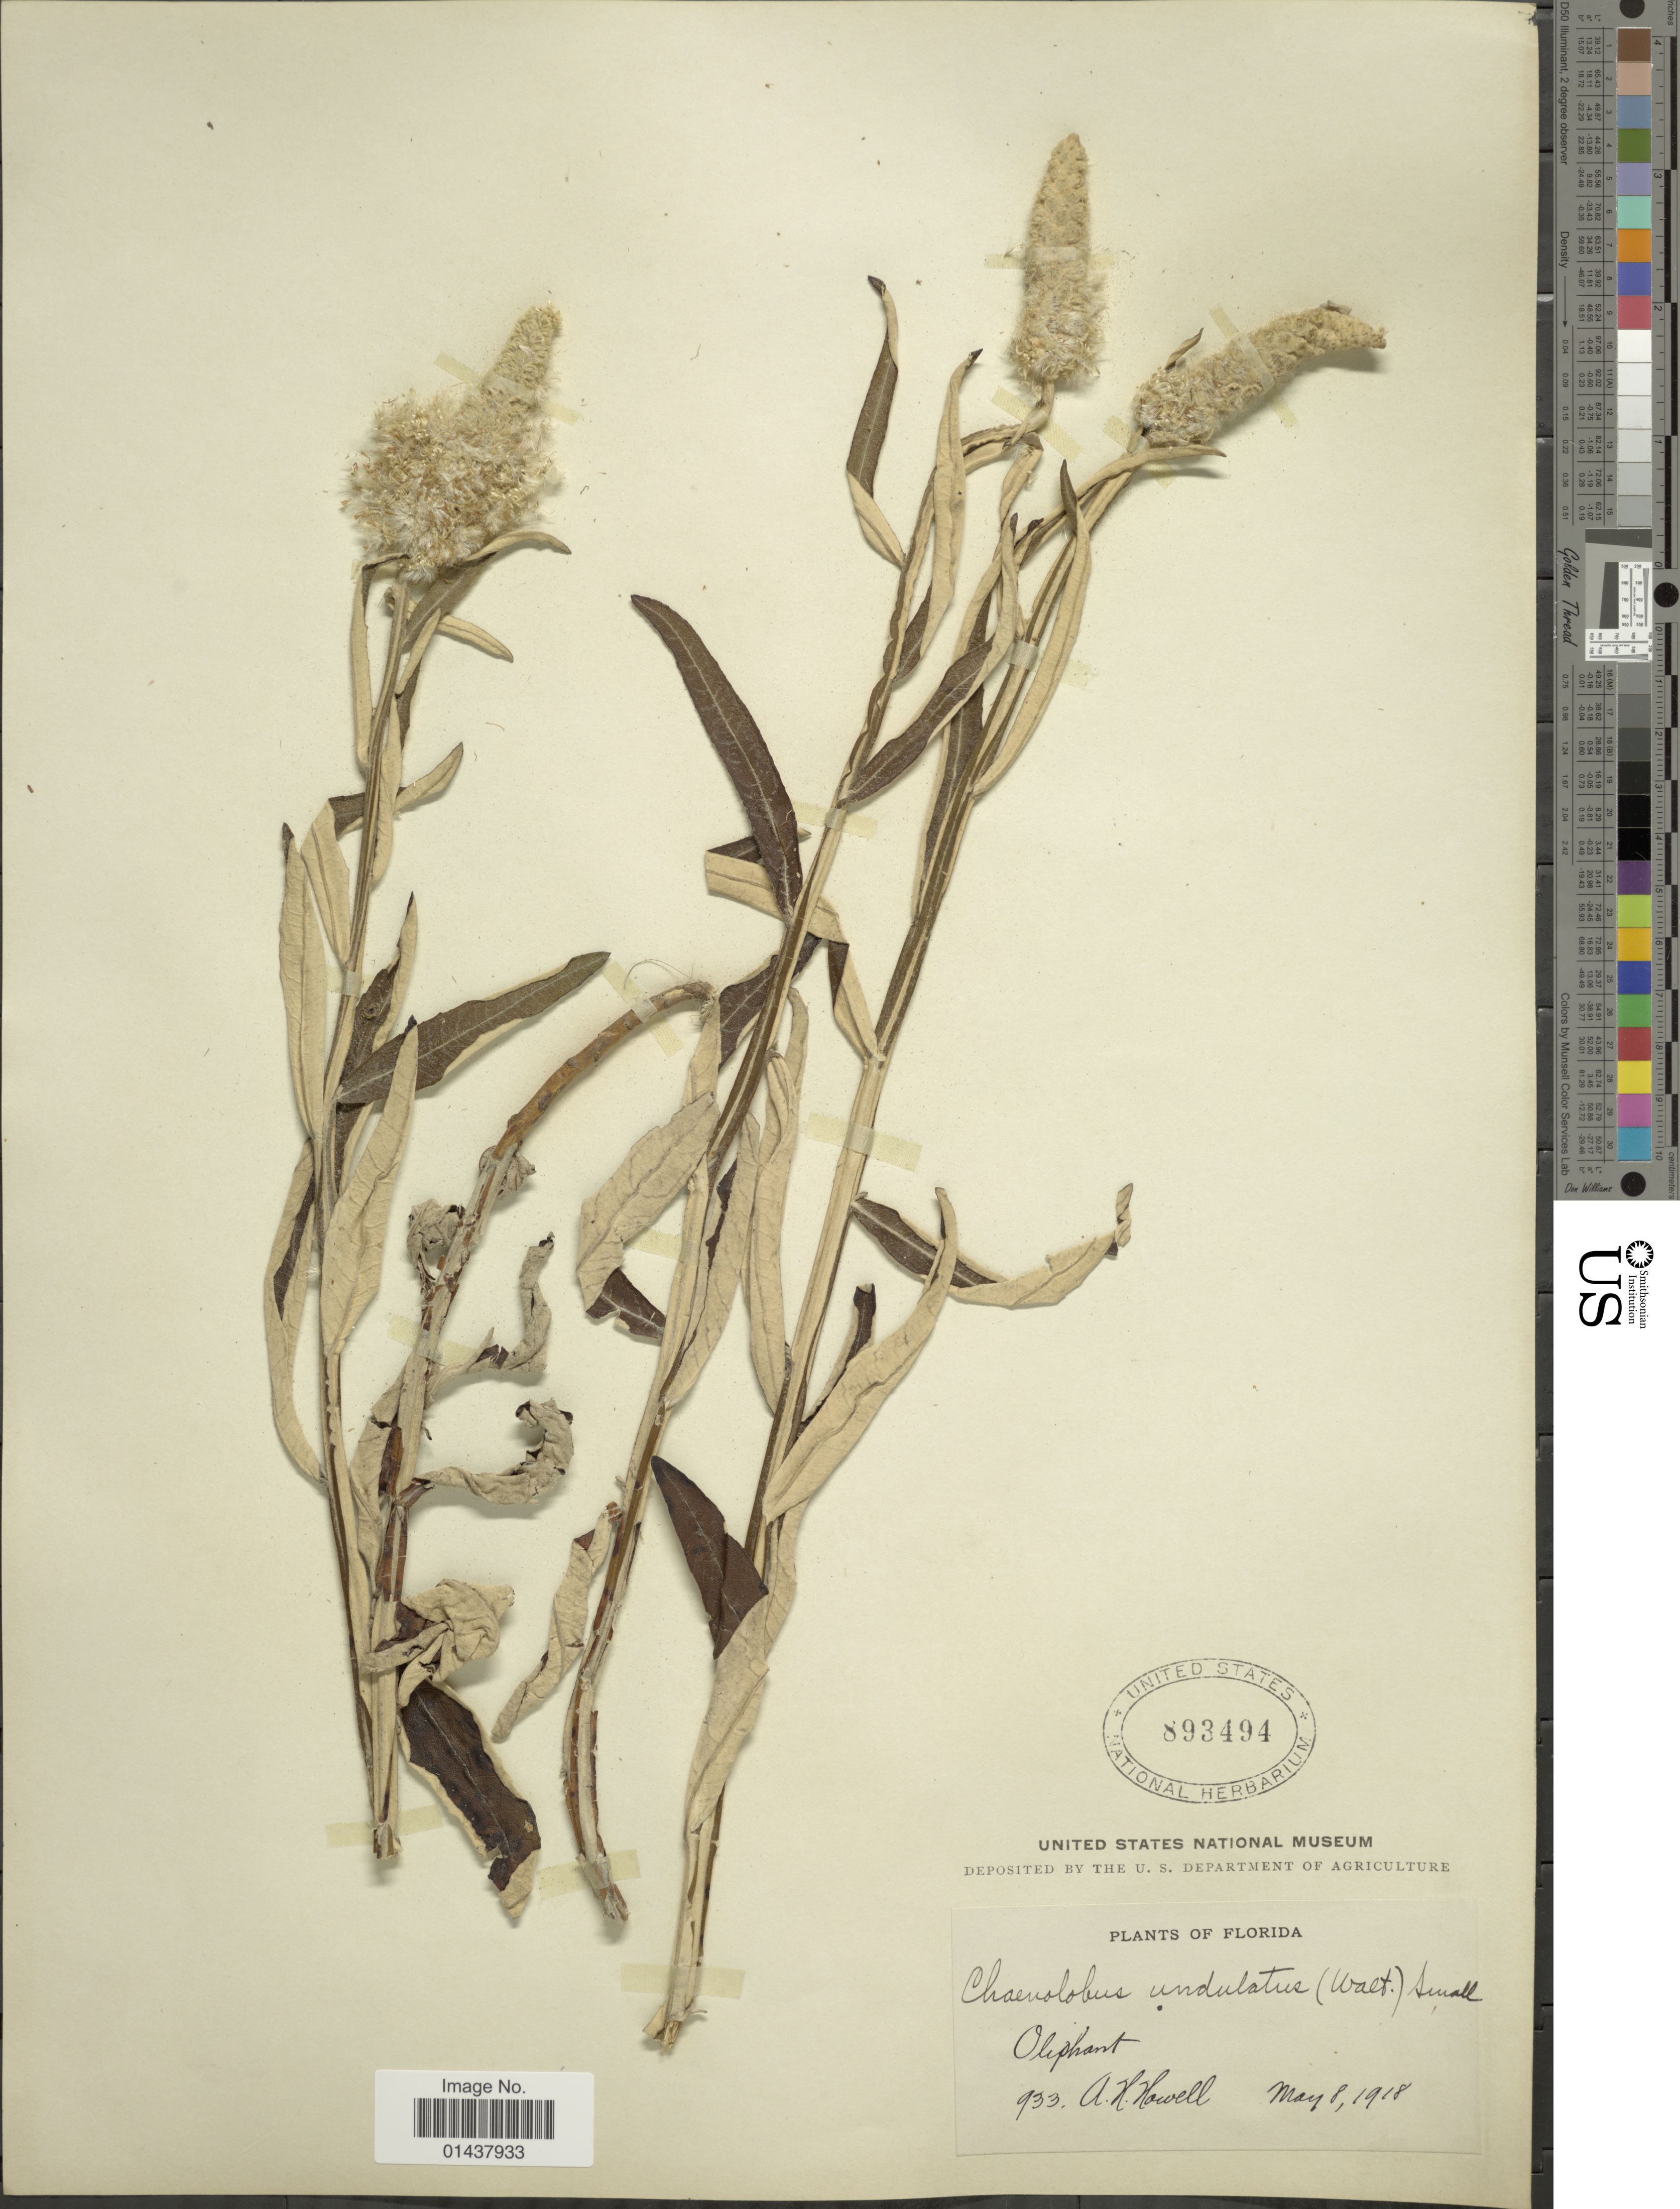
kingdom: Plantae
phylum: Tracheophyta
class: Magnoliopsida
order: Asterales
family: Asteraceae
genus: Pterocaulon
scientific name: Pterocaulon undulatum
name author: C. Mohr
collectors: A. Howell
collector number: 933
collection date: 1918-05-08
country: United States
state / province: Florida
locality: Oliphant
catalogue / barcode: US 893494